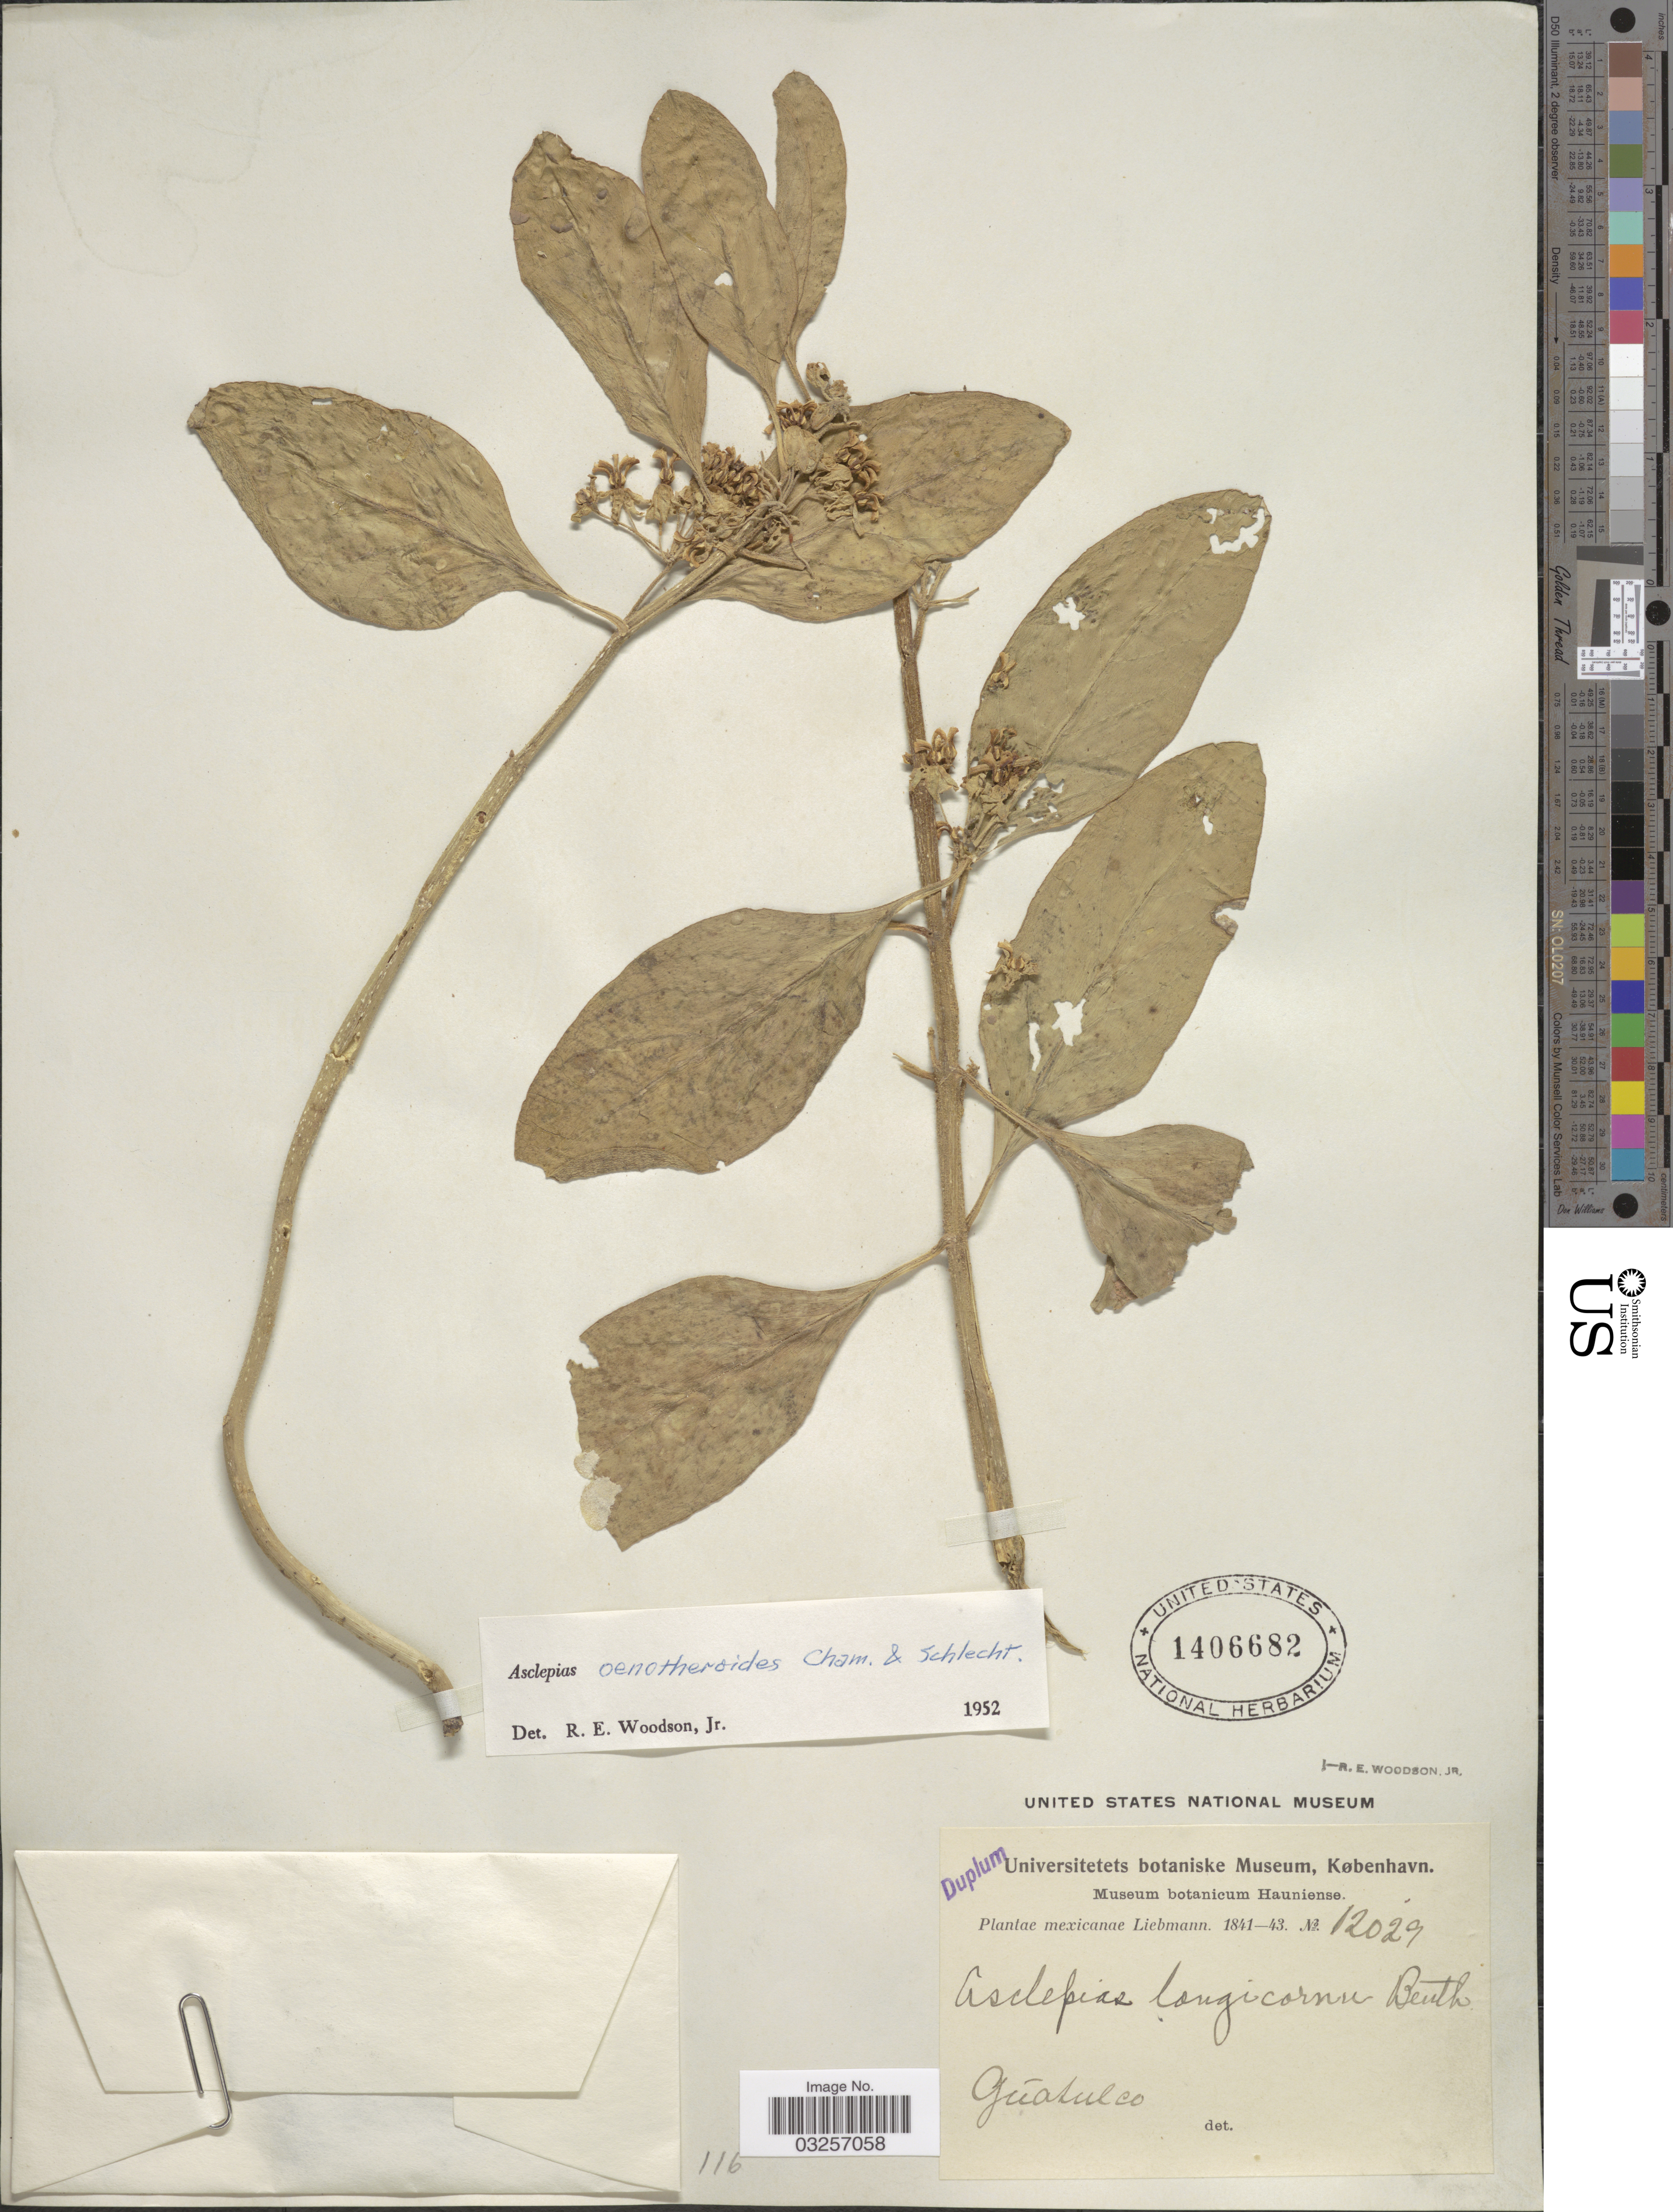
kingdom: Plantae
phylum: Tracheophyta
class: Magnoliopsida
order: Gentianales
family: Apocynaceae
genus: Asclepias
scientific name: Asclepias oenotheroides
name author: Schltdl. & Cham.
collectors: Liebmann, --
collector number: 12029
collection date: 1841/1843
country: Mexico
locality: Gúatulco.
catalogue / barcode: US 1406682